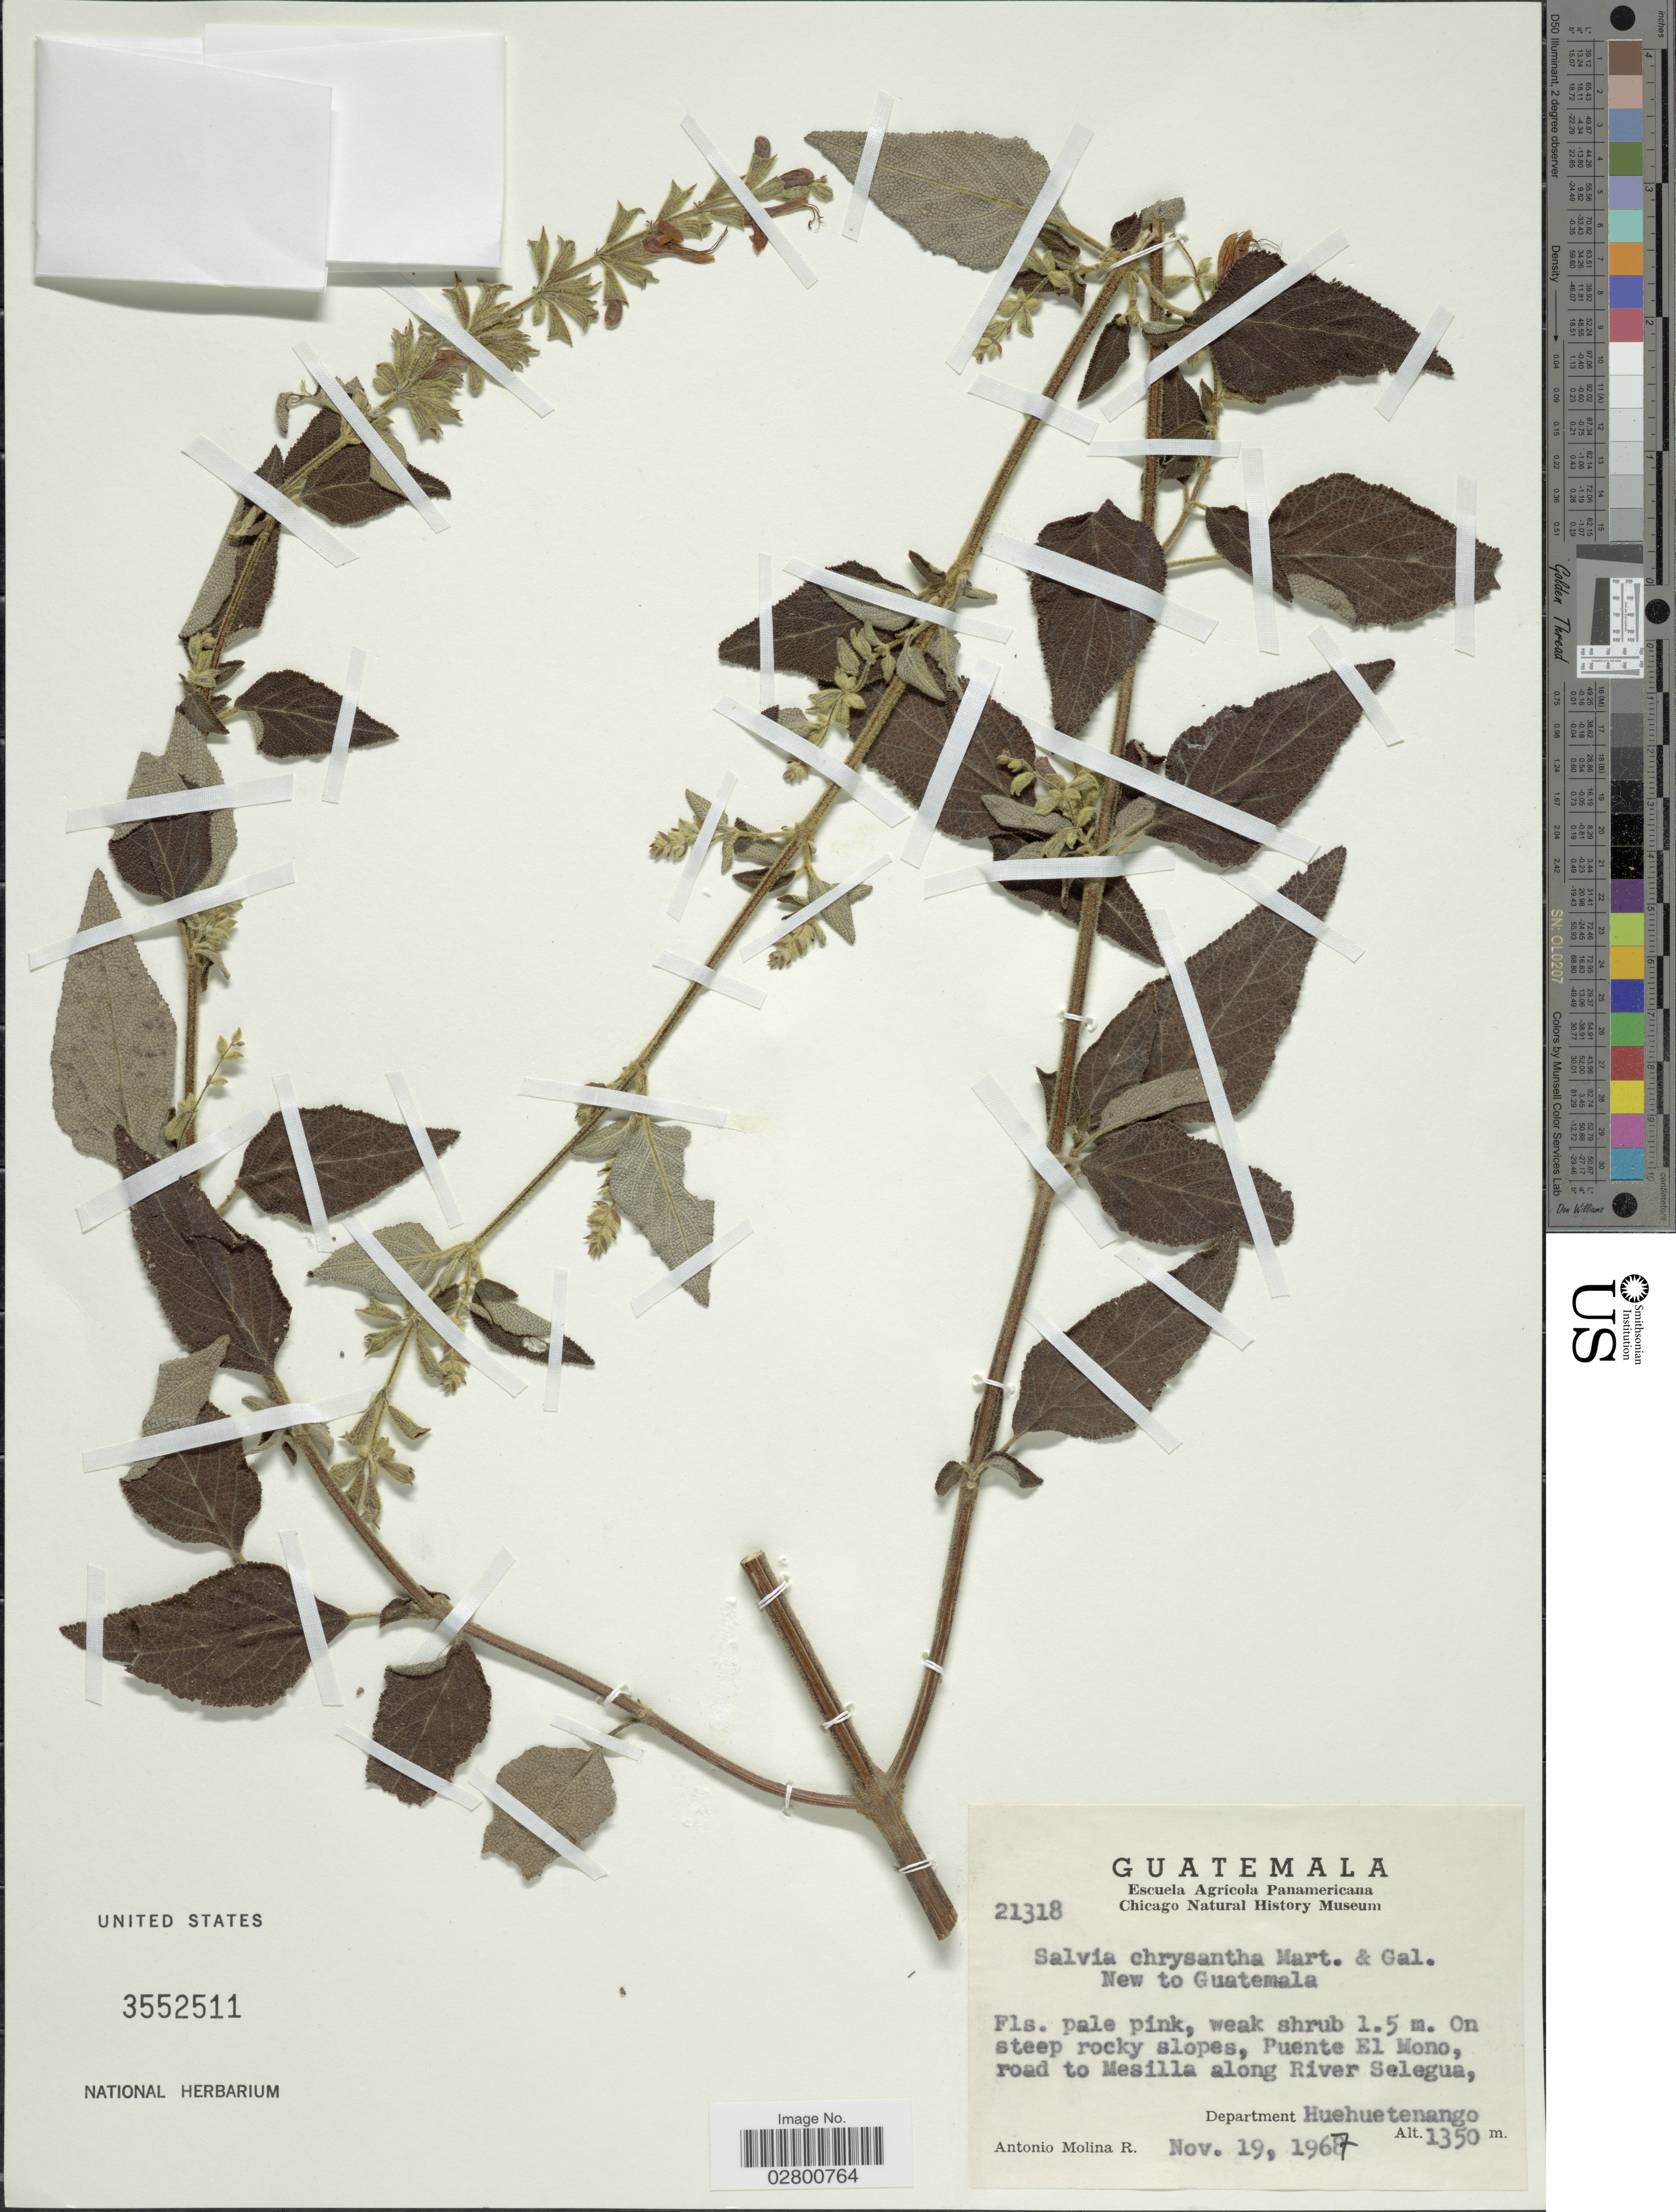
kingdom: Plantae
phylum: Tracheophyta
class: Magnoliopsida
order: Lamiales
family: Lamiaceae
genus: Salvia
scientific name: Salvia chrysantha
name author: M. Martens & Galeotti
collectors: A. Molina R.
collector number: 21318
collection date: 1967-11-19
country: Guatemala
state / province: Huehuetenango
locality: Puente El Mono, road to Mesilla along River Selegua, Department Huehuetenango.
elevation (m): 1350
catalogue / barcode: US 3552511